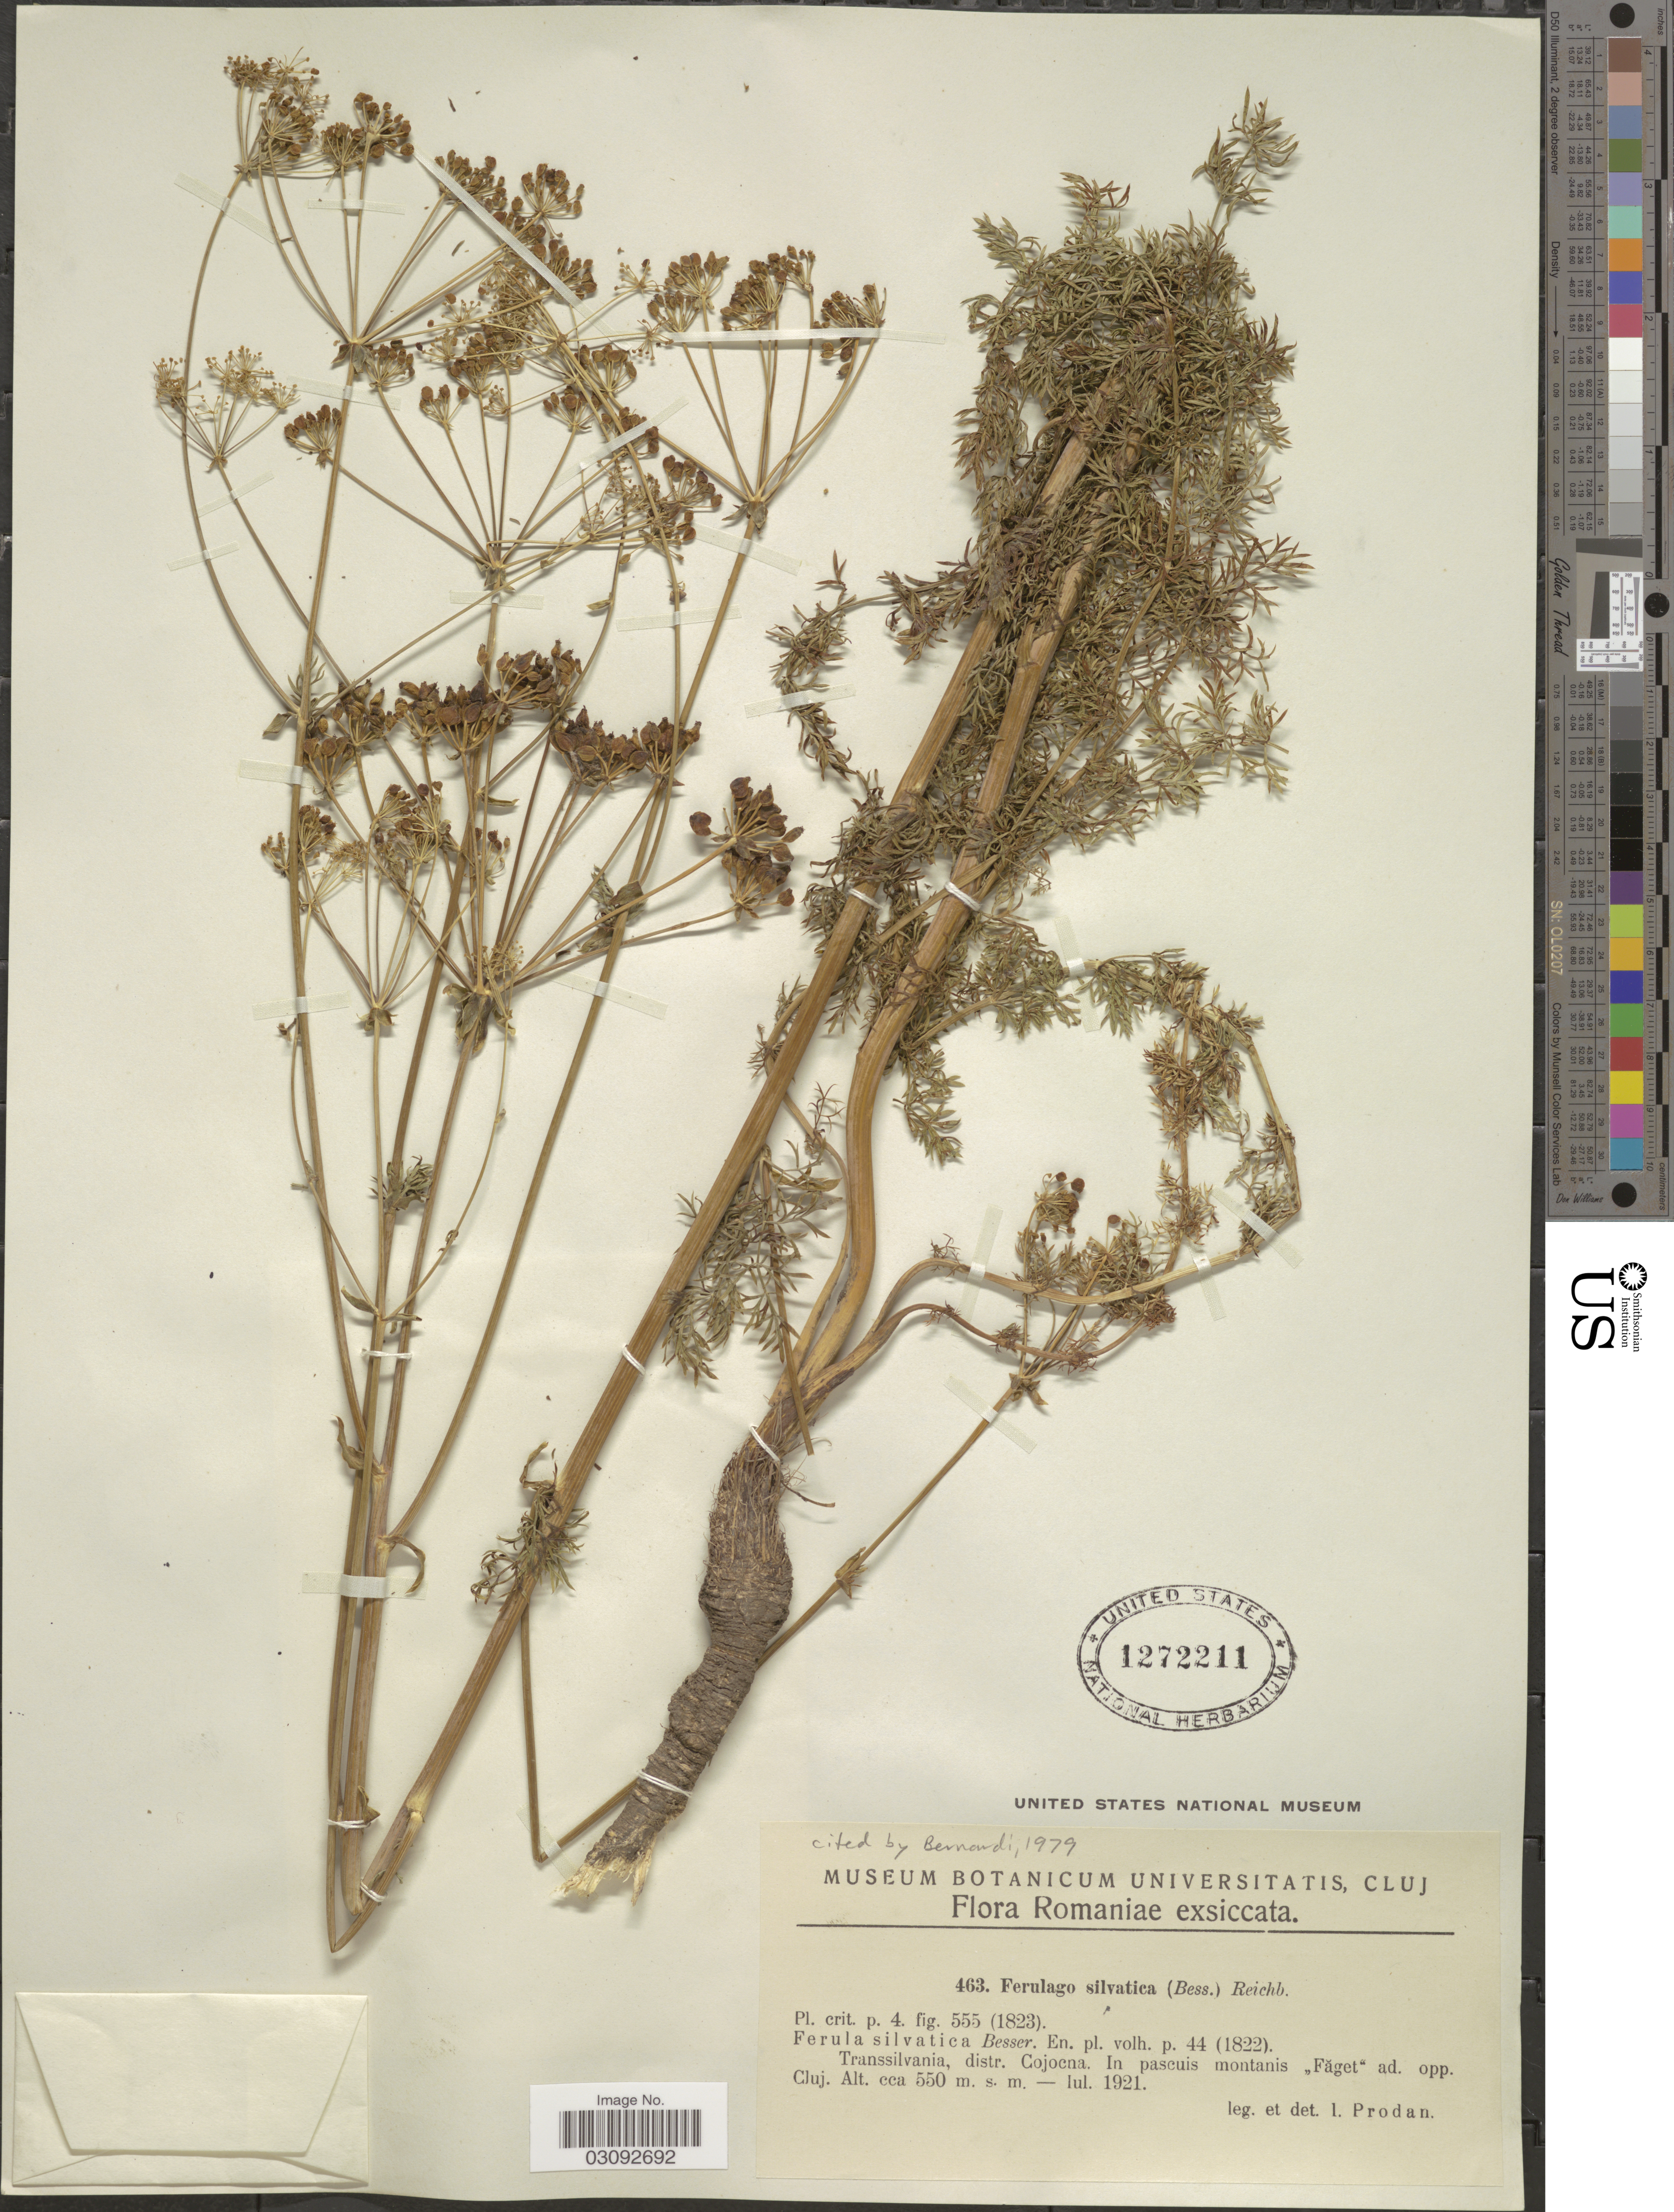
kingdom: Plantae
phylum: Tracheophyta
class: Magnoliopsida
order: Apiales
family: Apiaceae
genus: Ferulago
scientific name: Ferulago sylvatica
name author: (Besser) Rchb.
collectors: I. Prodán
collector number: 463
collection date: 1921-07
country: Romania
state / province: Cluj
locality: Transsilvania, distr. Cojocna. In pascuis montanis "Faget" ad. opp. Cluj.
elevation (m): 550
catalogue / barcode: US 1272211